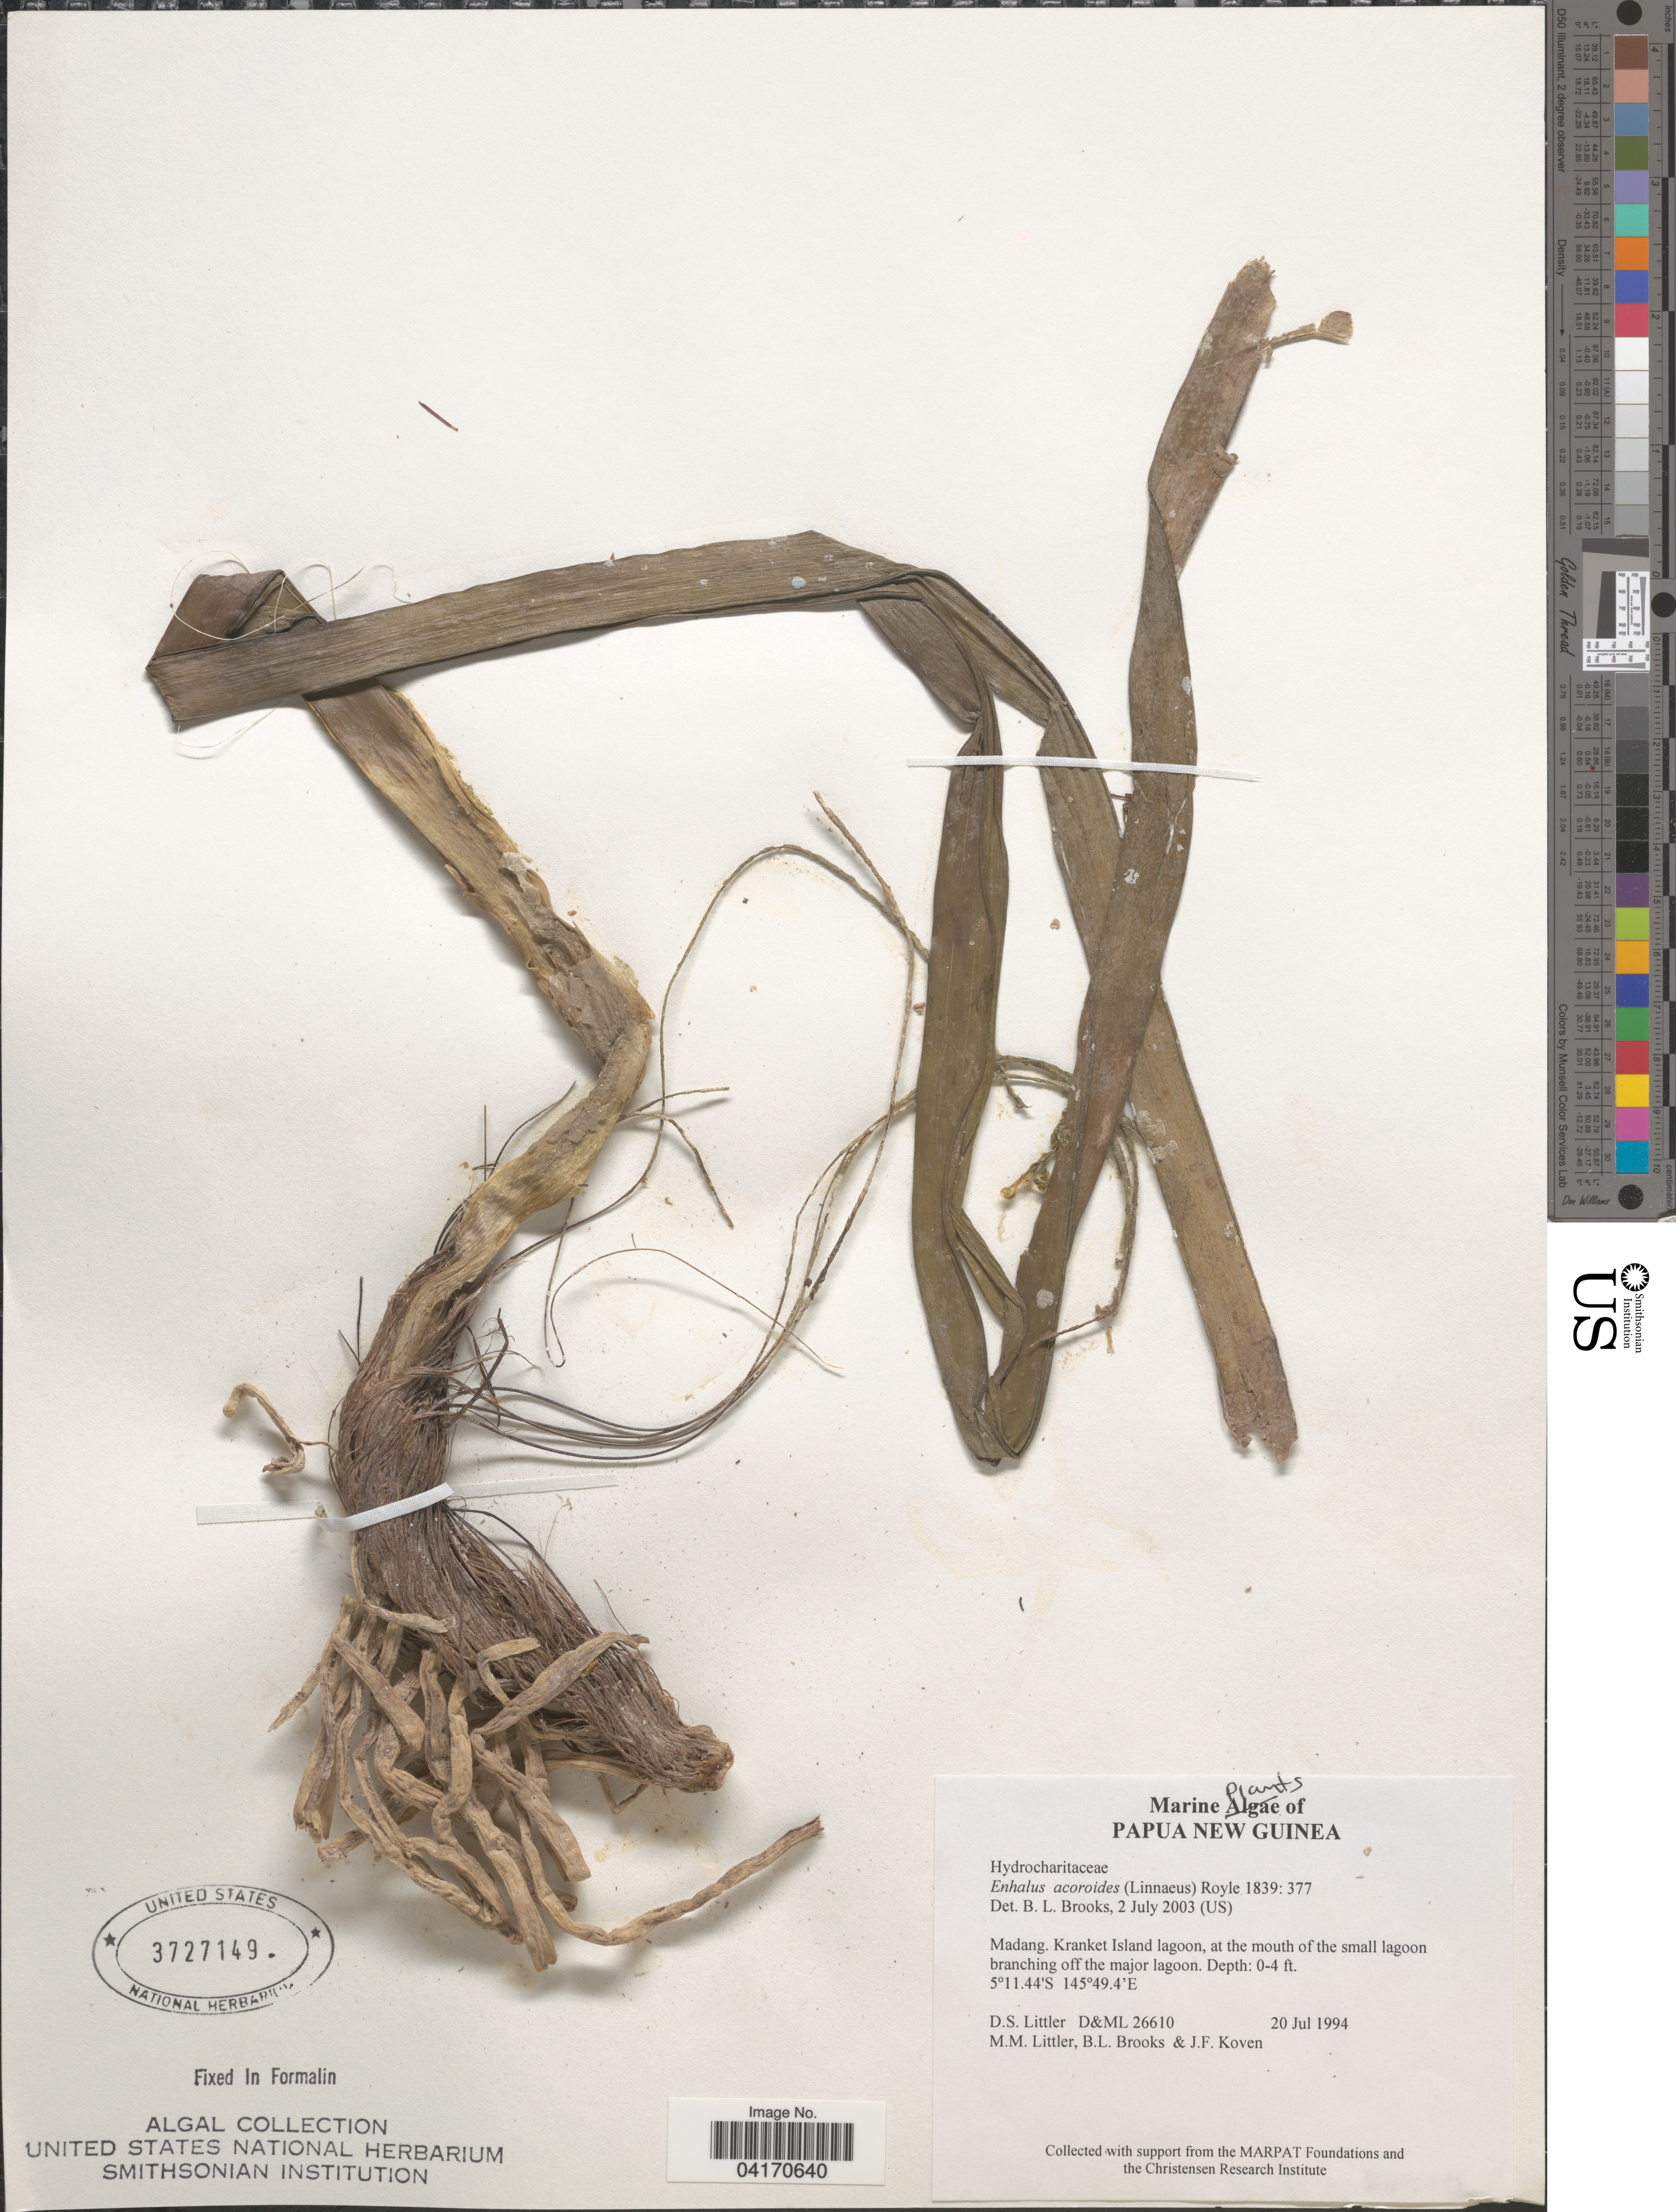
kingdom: Plantae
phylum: Tracheophyta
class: Liliopsida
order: Alismatales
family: Hydrocharitaceae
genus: Enhalus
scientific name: Enhalus acoroides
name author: (L. f.) Royle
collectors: D. S. Littler, B. Brooks & J. Koven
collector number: D&ML 26610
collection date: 1994-07-20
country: Papua New Guinea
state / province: Madang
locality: Kranket Island lagoon, at the mouth of the small lagoon branching off the major lagoon.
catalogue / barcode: US 3727149